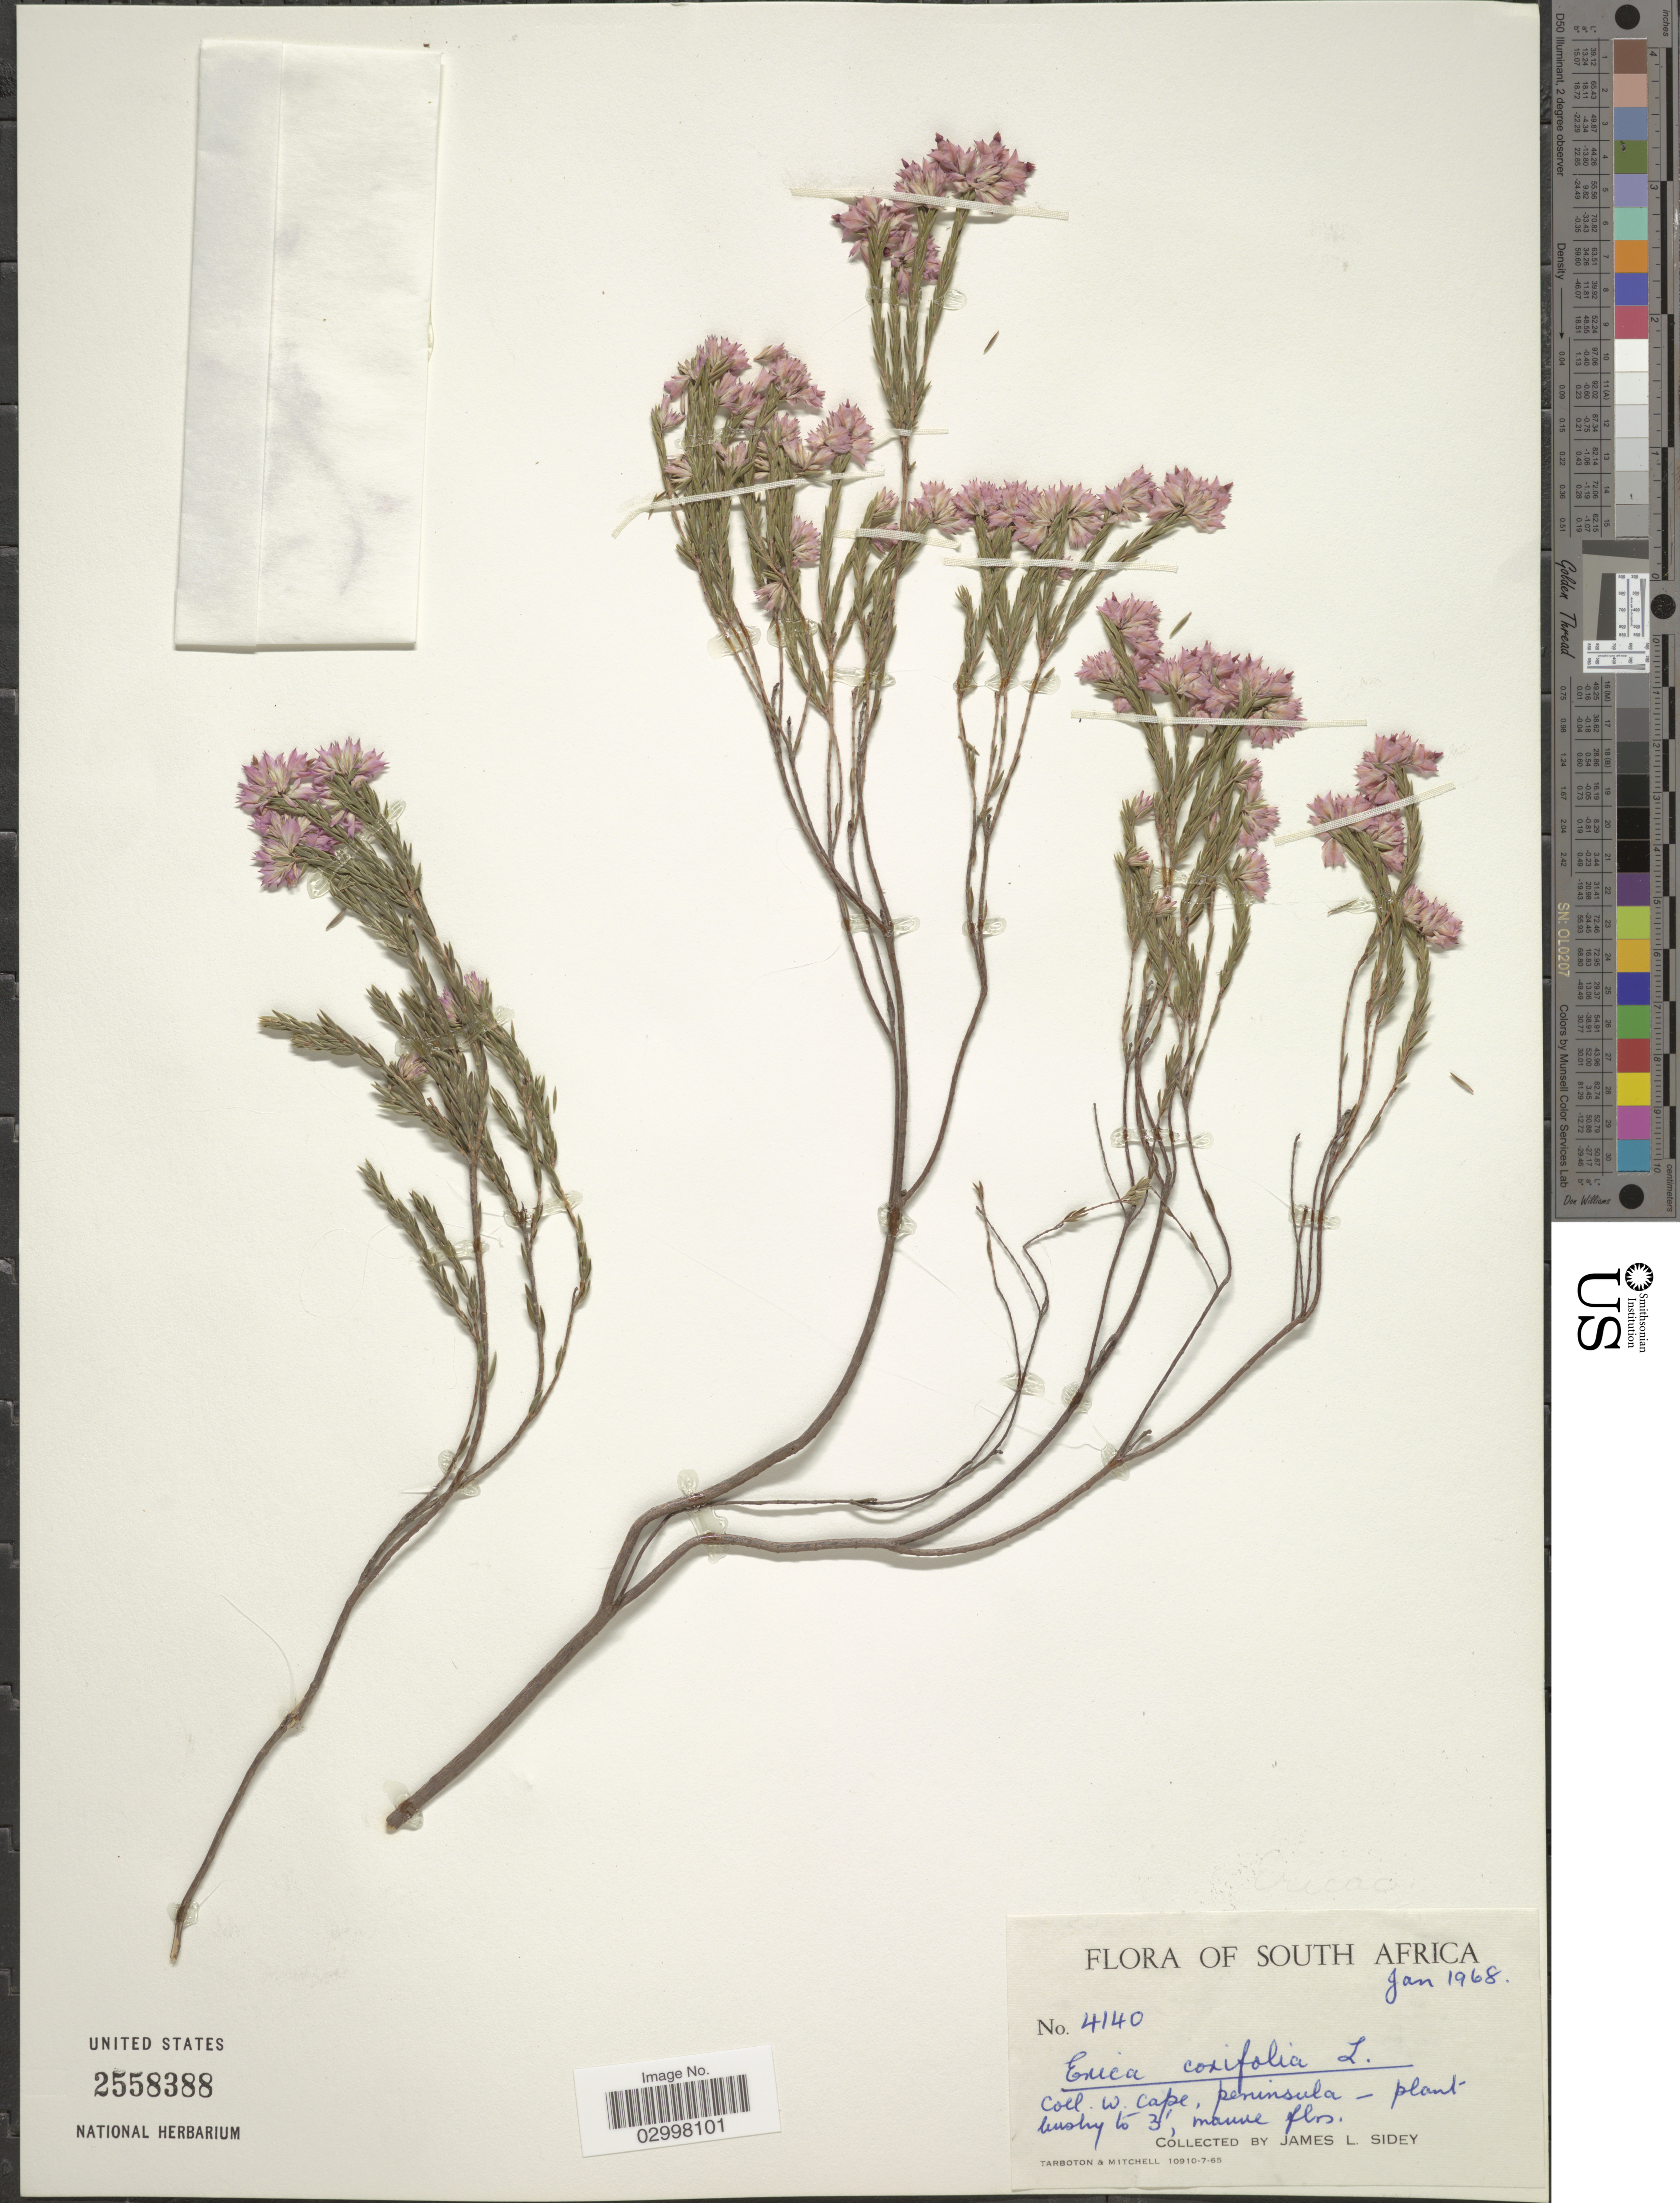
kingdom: Plantae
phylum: Tracheophyta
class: Magnoliopsida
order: Ericales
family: Ericaceae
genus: Erica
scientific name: Erica corifolia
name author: L.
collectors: J. L. Sidey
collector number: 4140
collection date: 1968-01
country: South Africa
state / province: Western Cape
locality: W. Cape, Peninsula.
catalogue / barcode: US 2558388